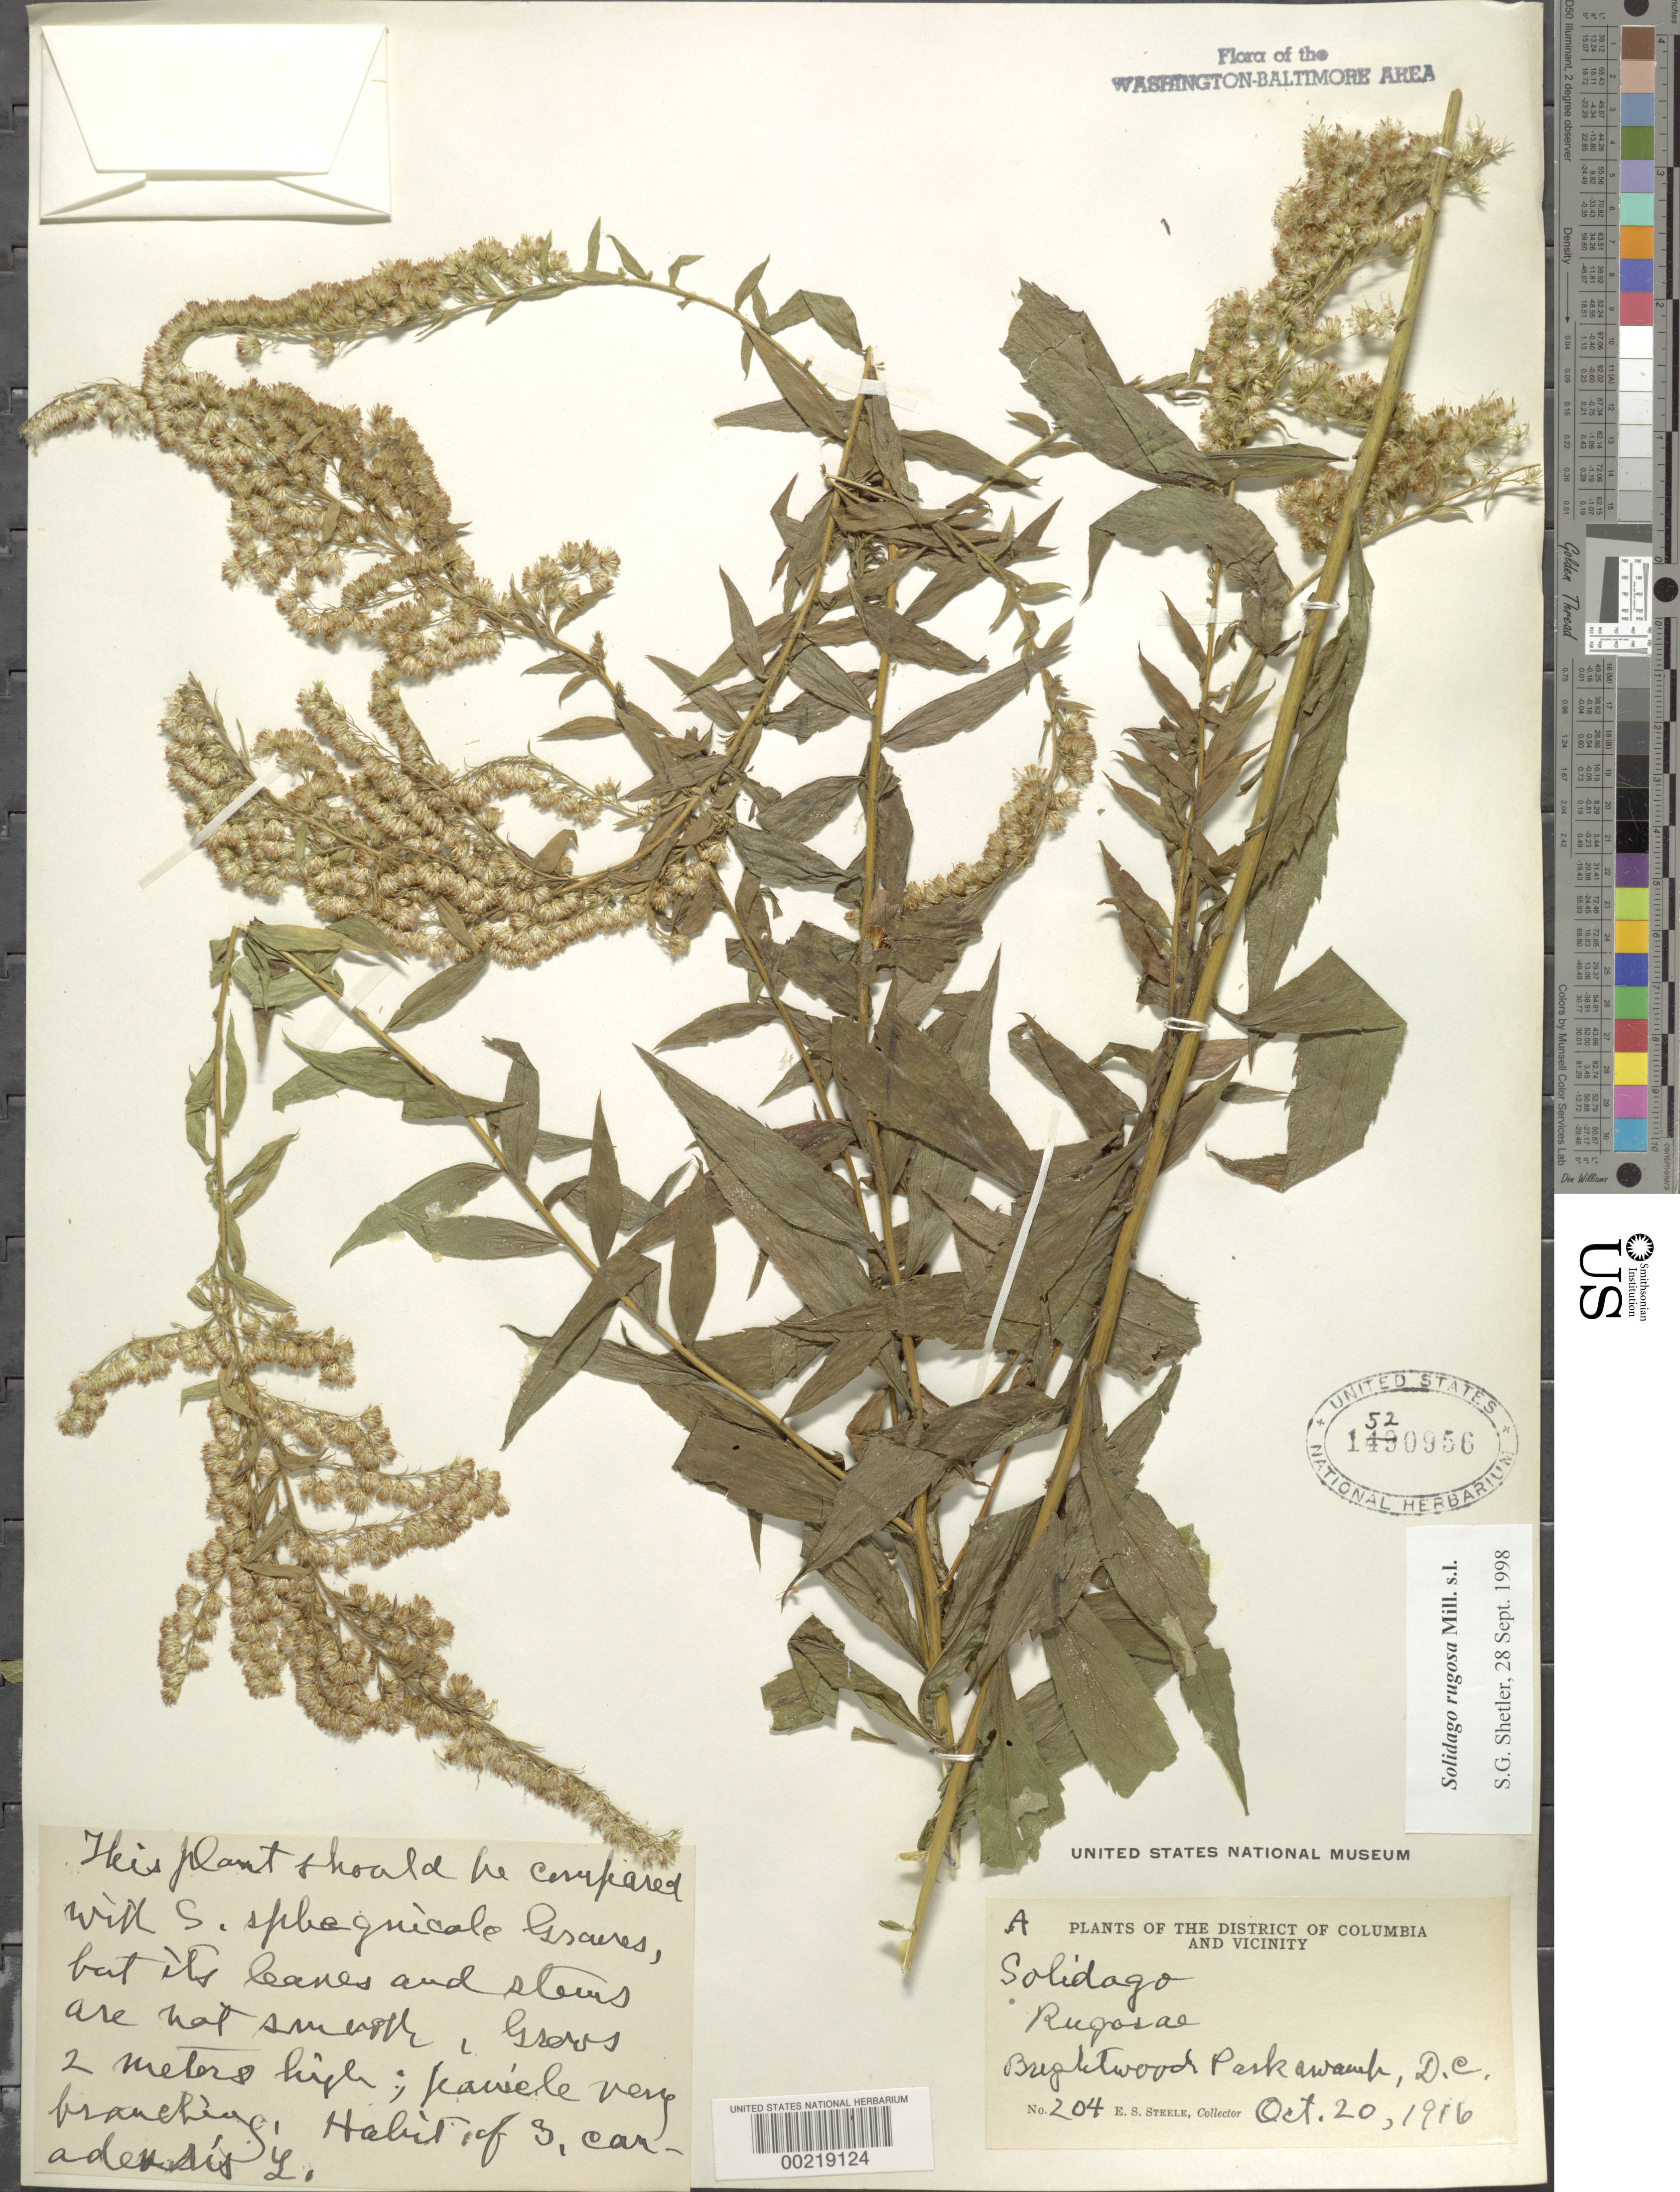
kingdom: Plantae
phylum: Tracheophyta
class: Magnoliopsida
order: Asterales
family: Asteraceae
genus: Solidago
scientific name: Solidago rugosa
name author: Mill.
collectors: E. Steele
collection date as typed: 20 Oct 1916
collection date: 1916-10-20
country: United States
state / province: District of Columbia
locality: Brightwood Park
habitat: Swamp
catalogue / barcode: US 1520956